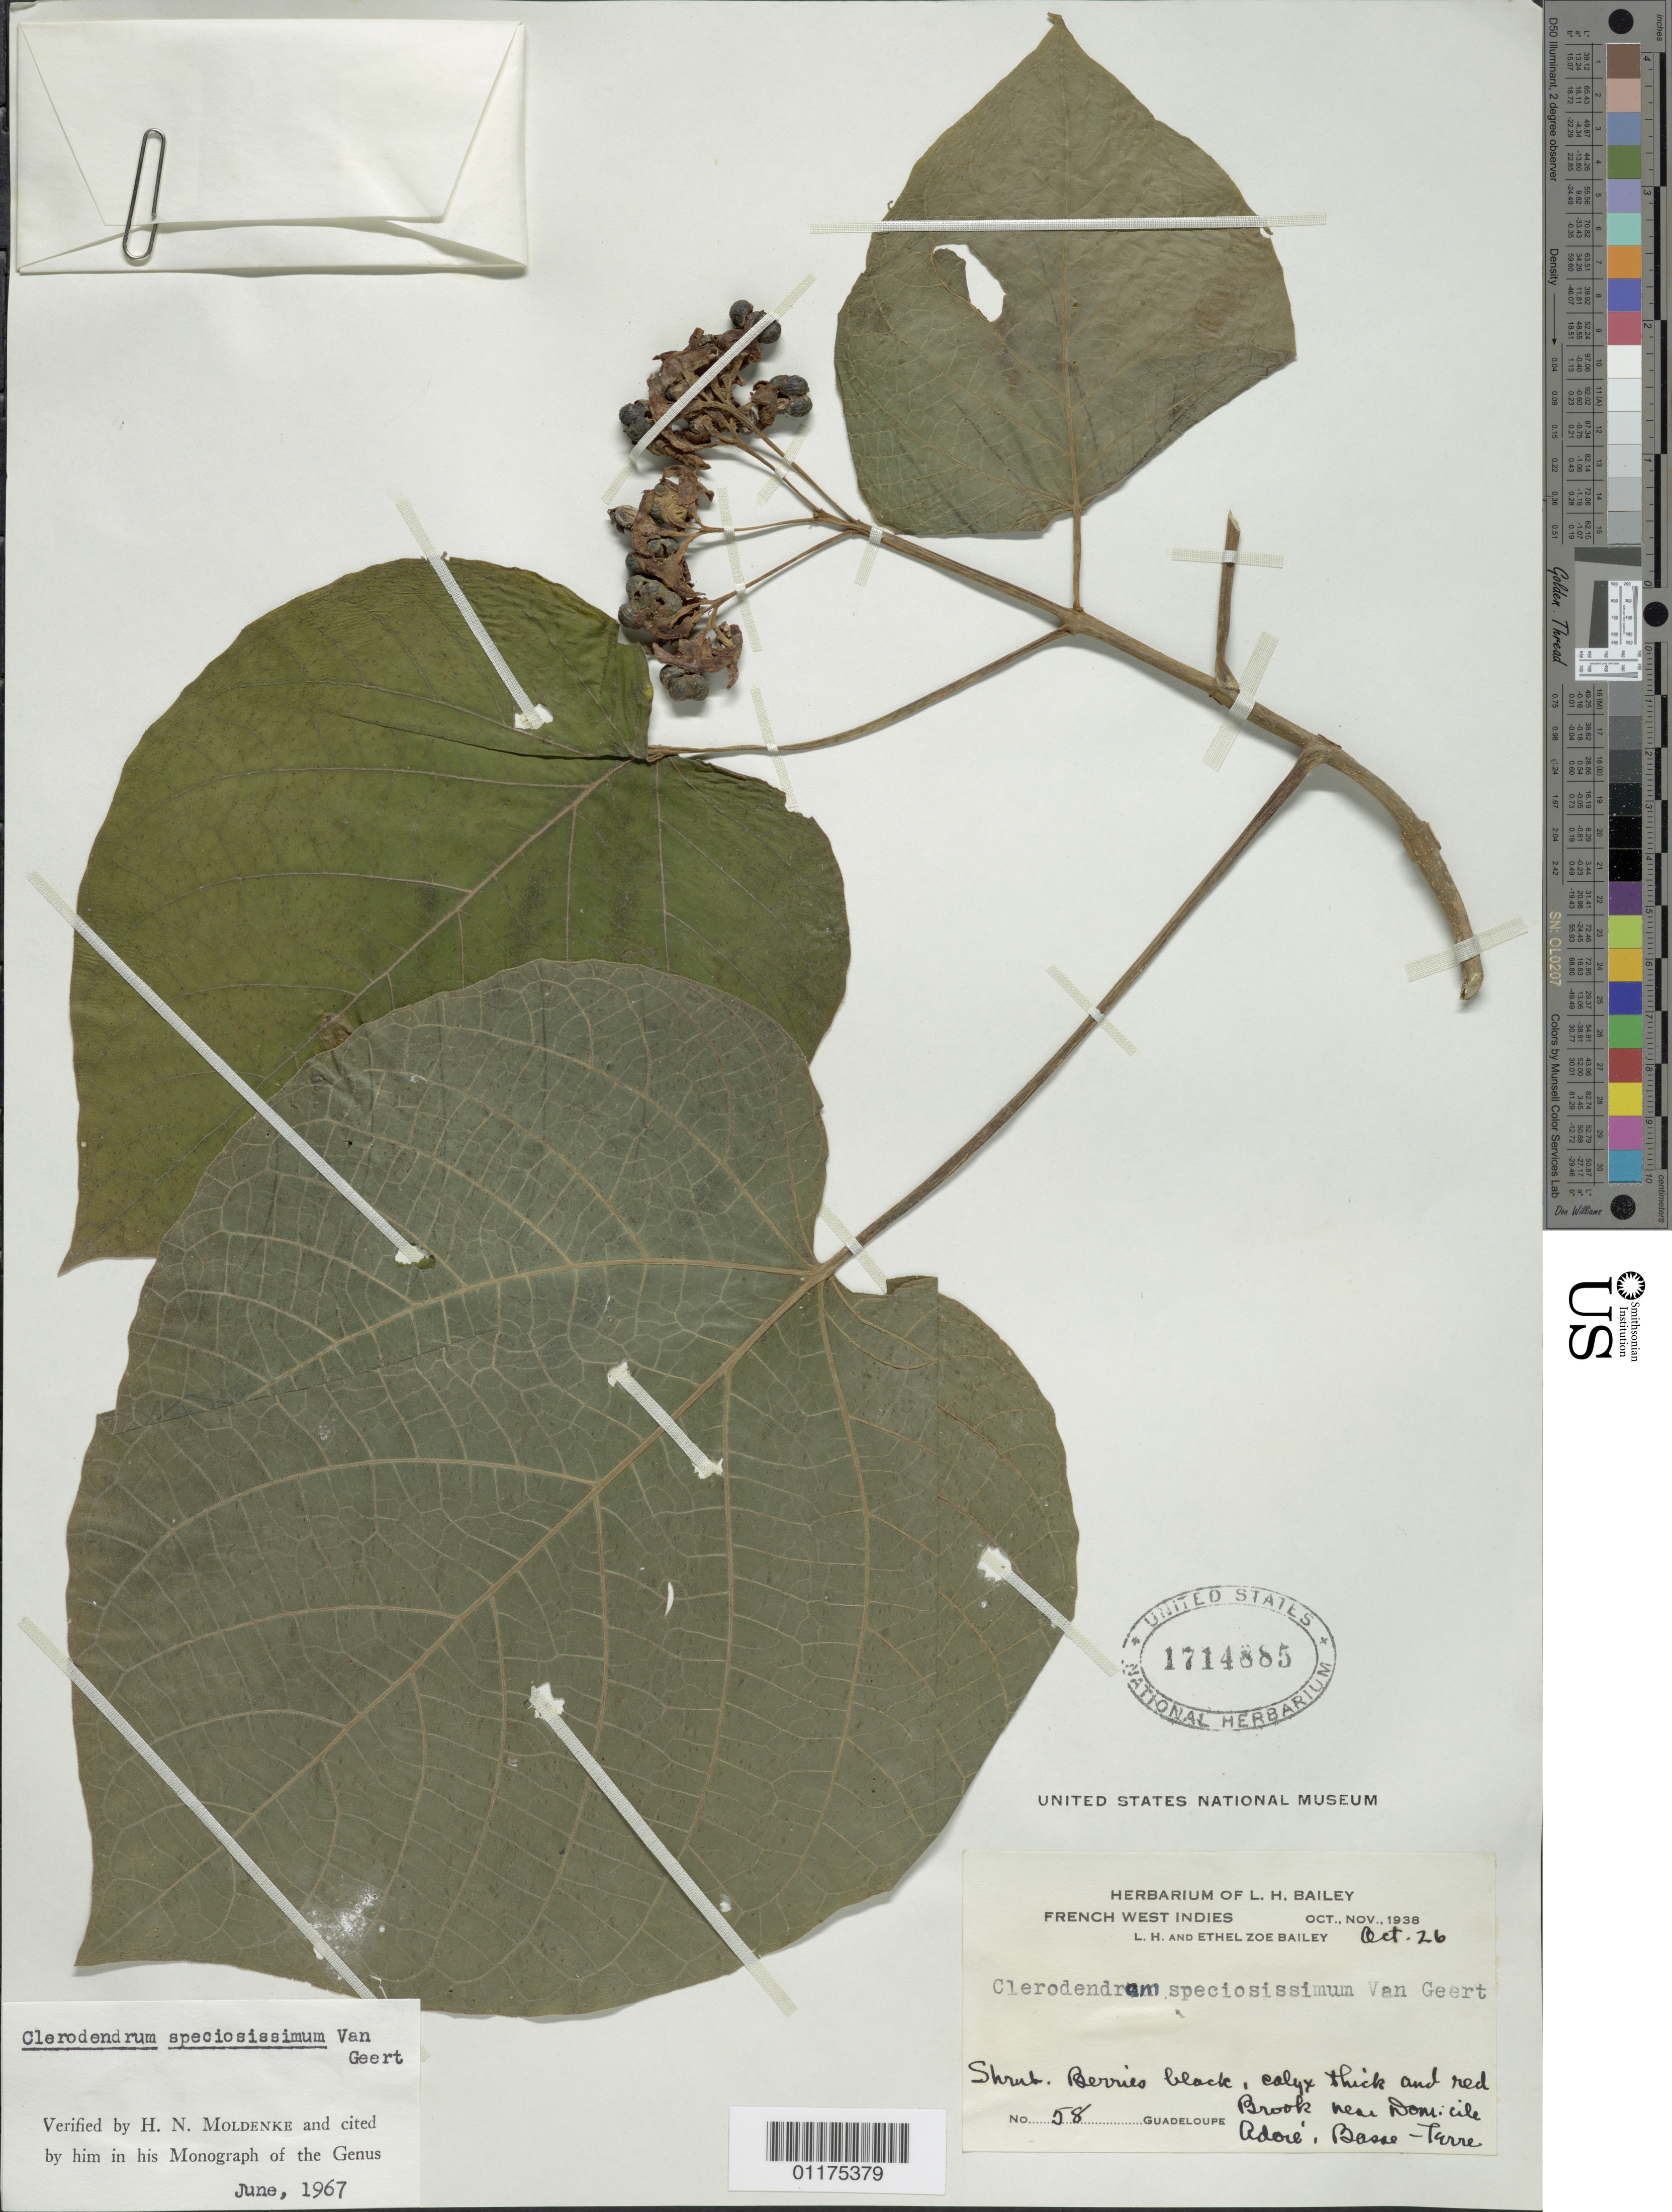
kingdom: Plantae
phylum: Tracheophyta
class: Magnoliopsida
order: Lamiales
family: Lamiaceae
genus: Clerodendrum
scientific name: Clerodendrum speciosissimum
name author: Drapiez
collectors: L. H. Bailey & E. Z. Bailey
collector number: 58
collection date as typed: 26 Oct 1938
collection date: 1938-10-26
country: Guadeloupe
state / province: Basse Terre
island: Basse-Terre I.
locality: Brook near Domicile Adore,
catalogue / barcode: US 1714885